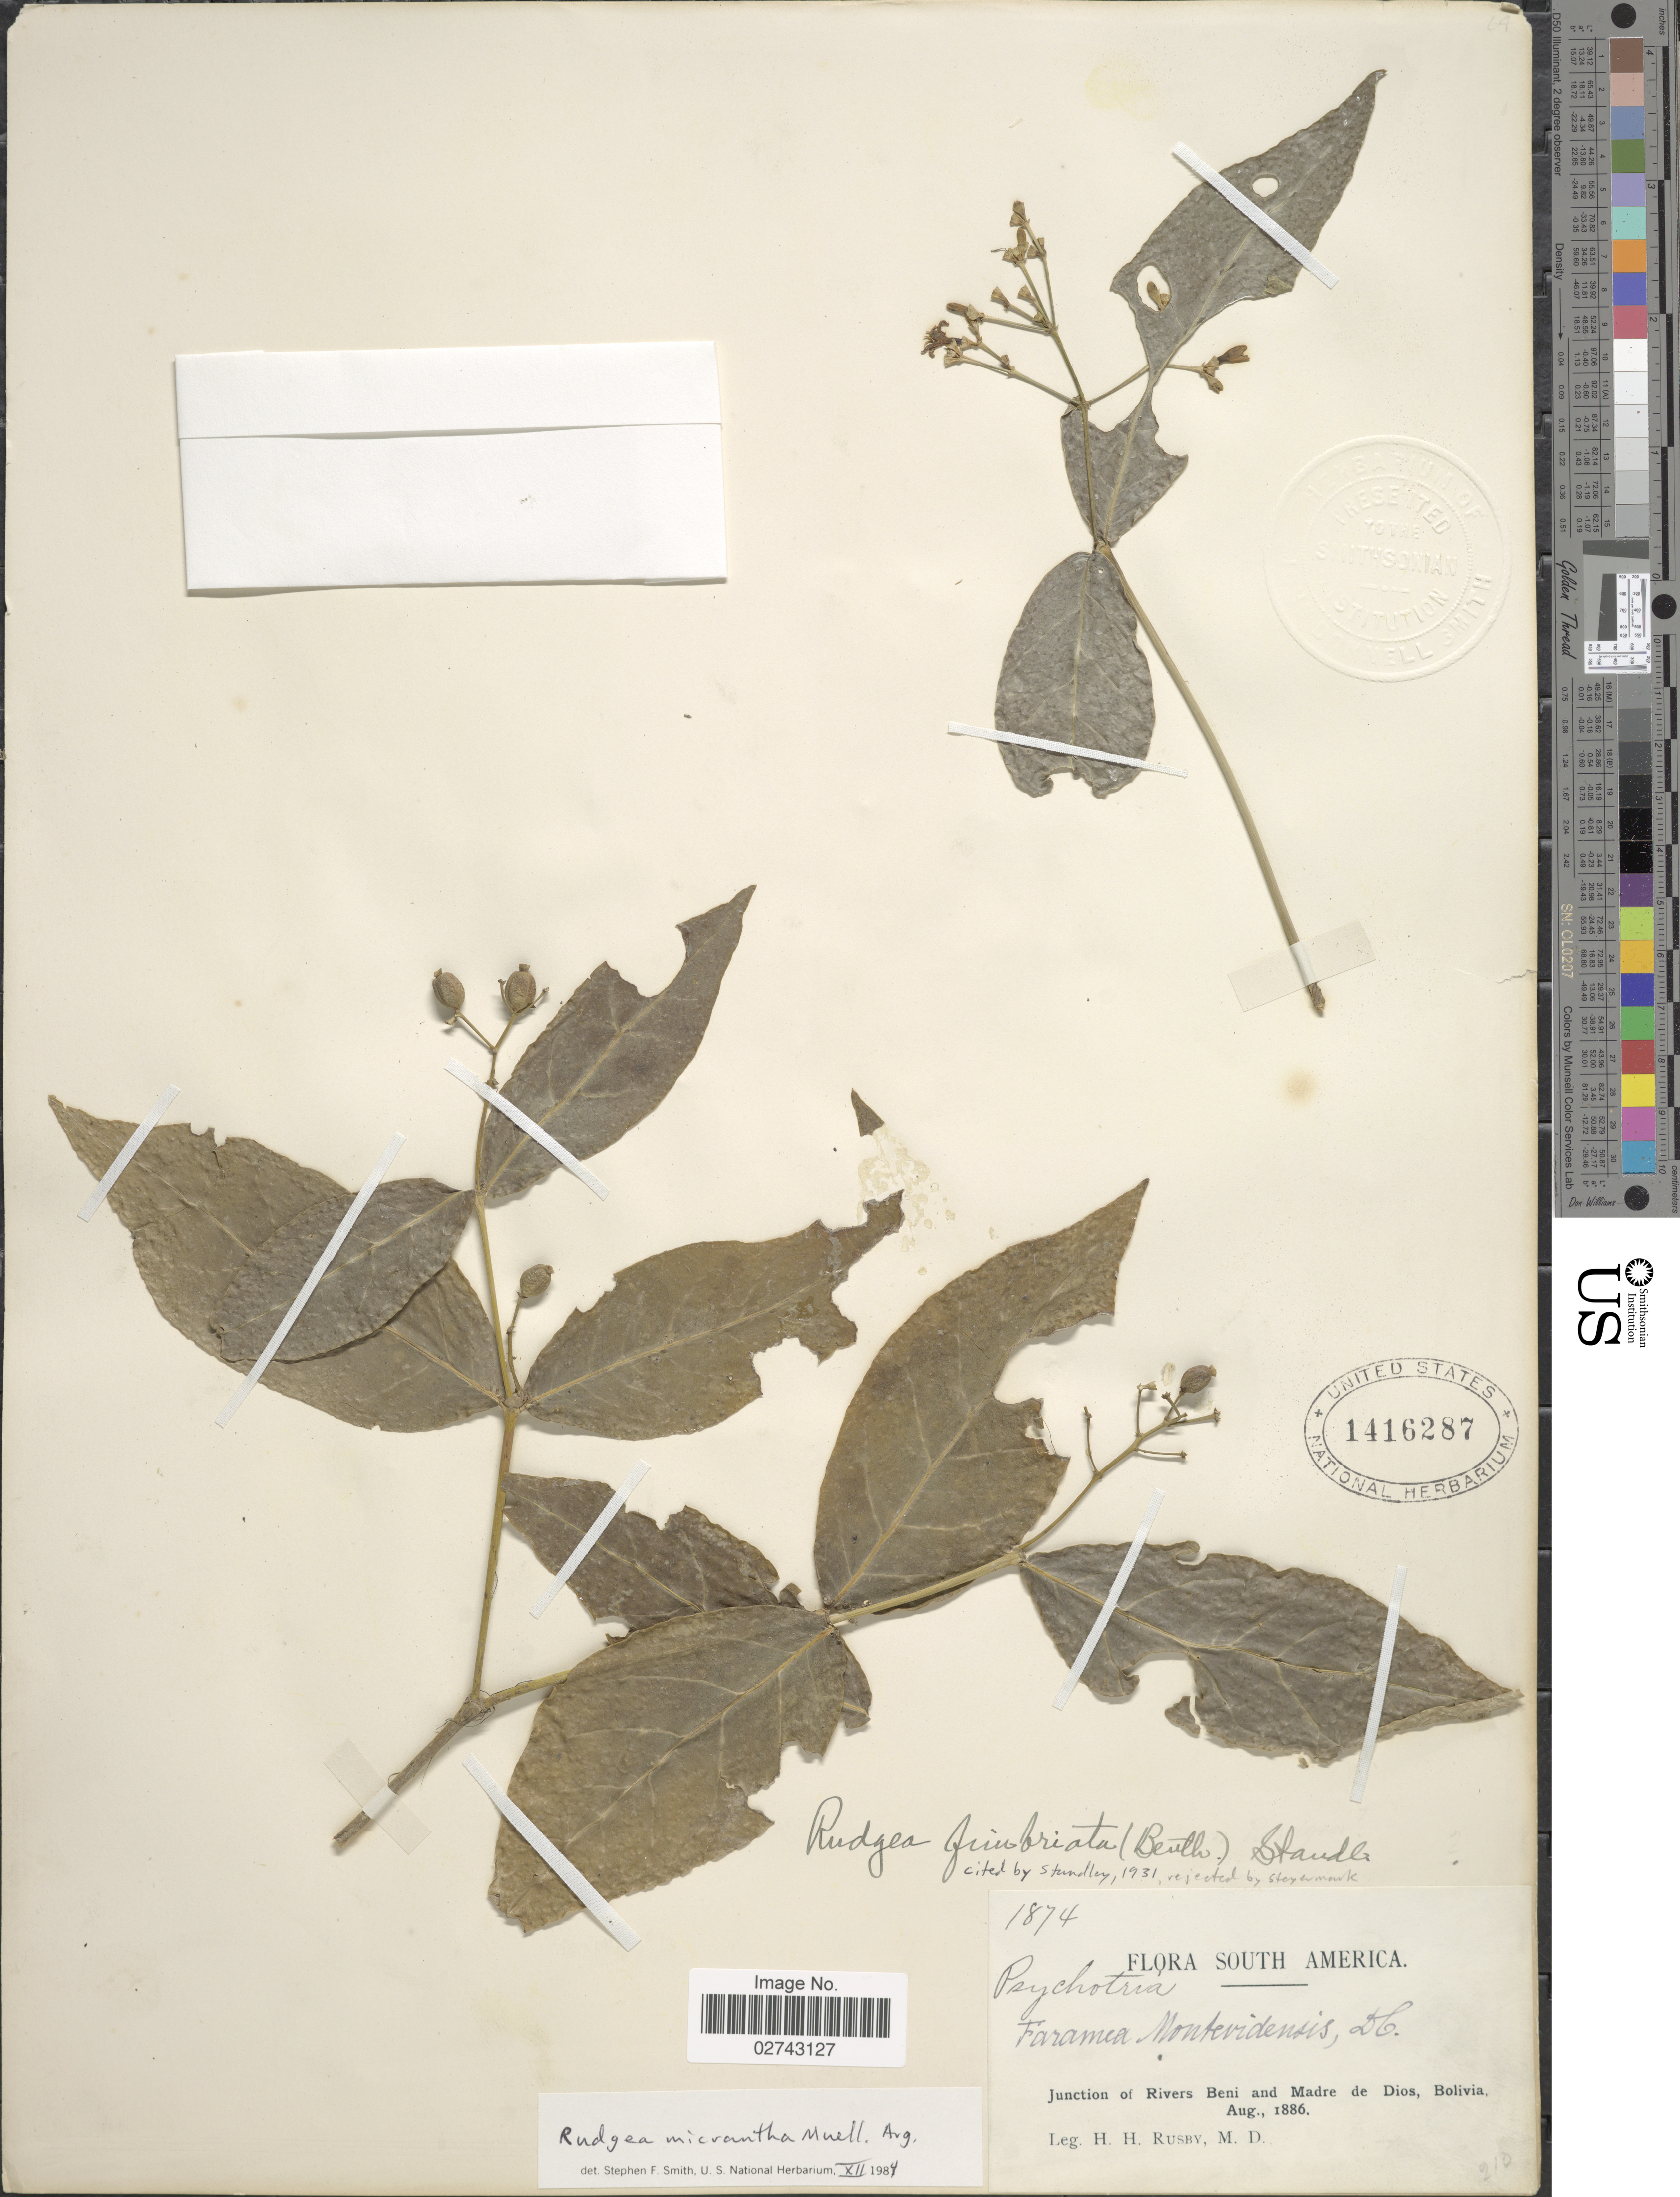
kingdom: Plantae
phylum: Tracheophyta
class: Magnoliopsida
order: Gentianales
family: Rubiaceae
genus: Rudgea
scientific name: Rudgea micrantha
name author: Müll. Arg.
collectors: H. H. Rusby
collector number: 1874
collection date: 1886-08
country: Bolivia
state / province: Beni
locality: Junction of Rivers Beni and Madre de Dios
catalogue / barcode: US 1416287